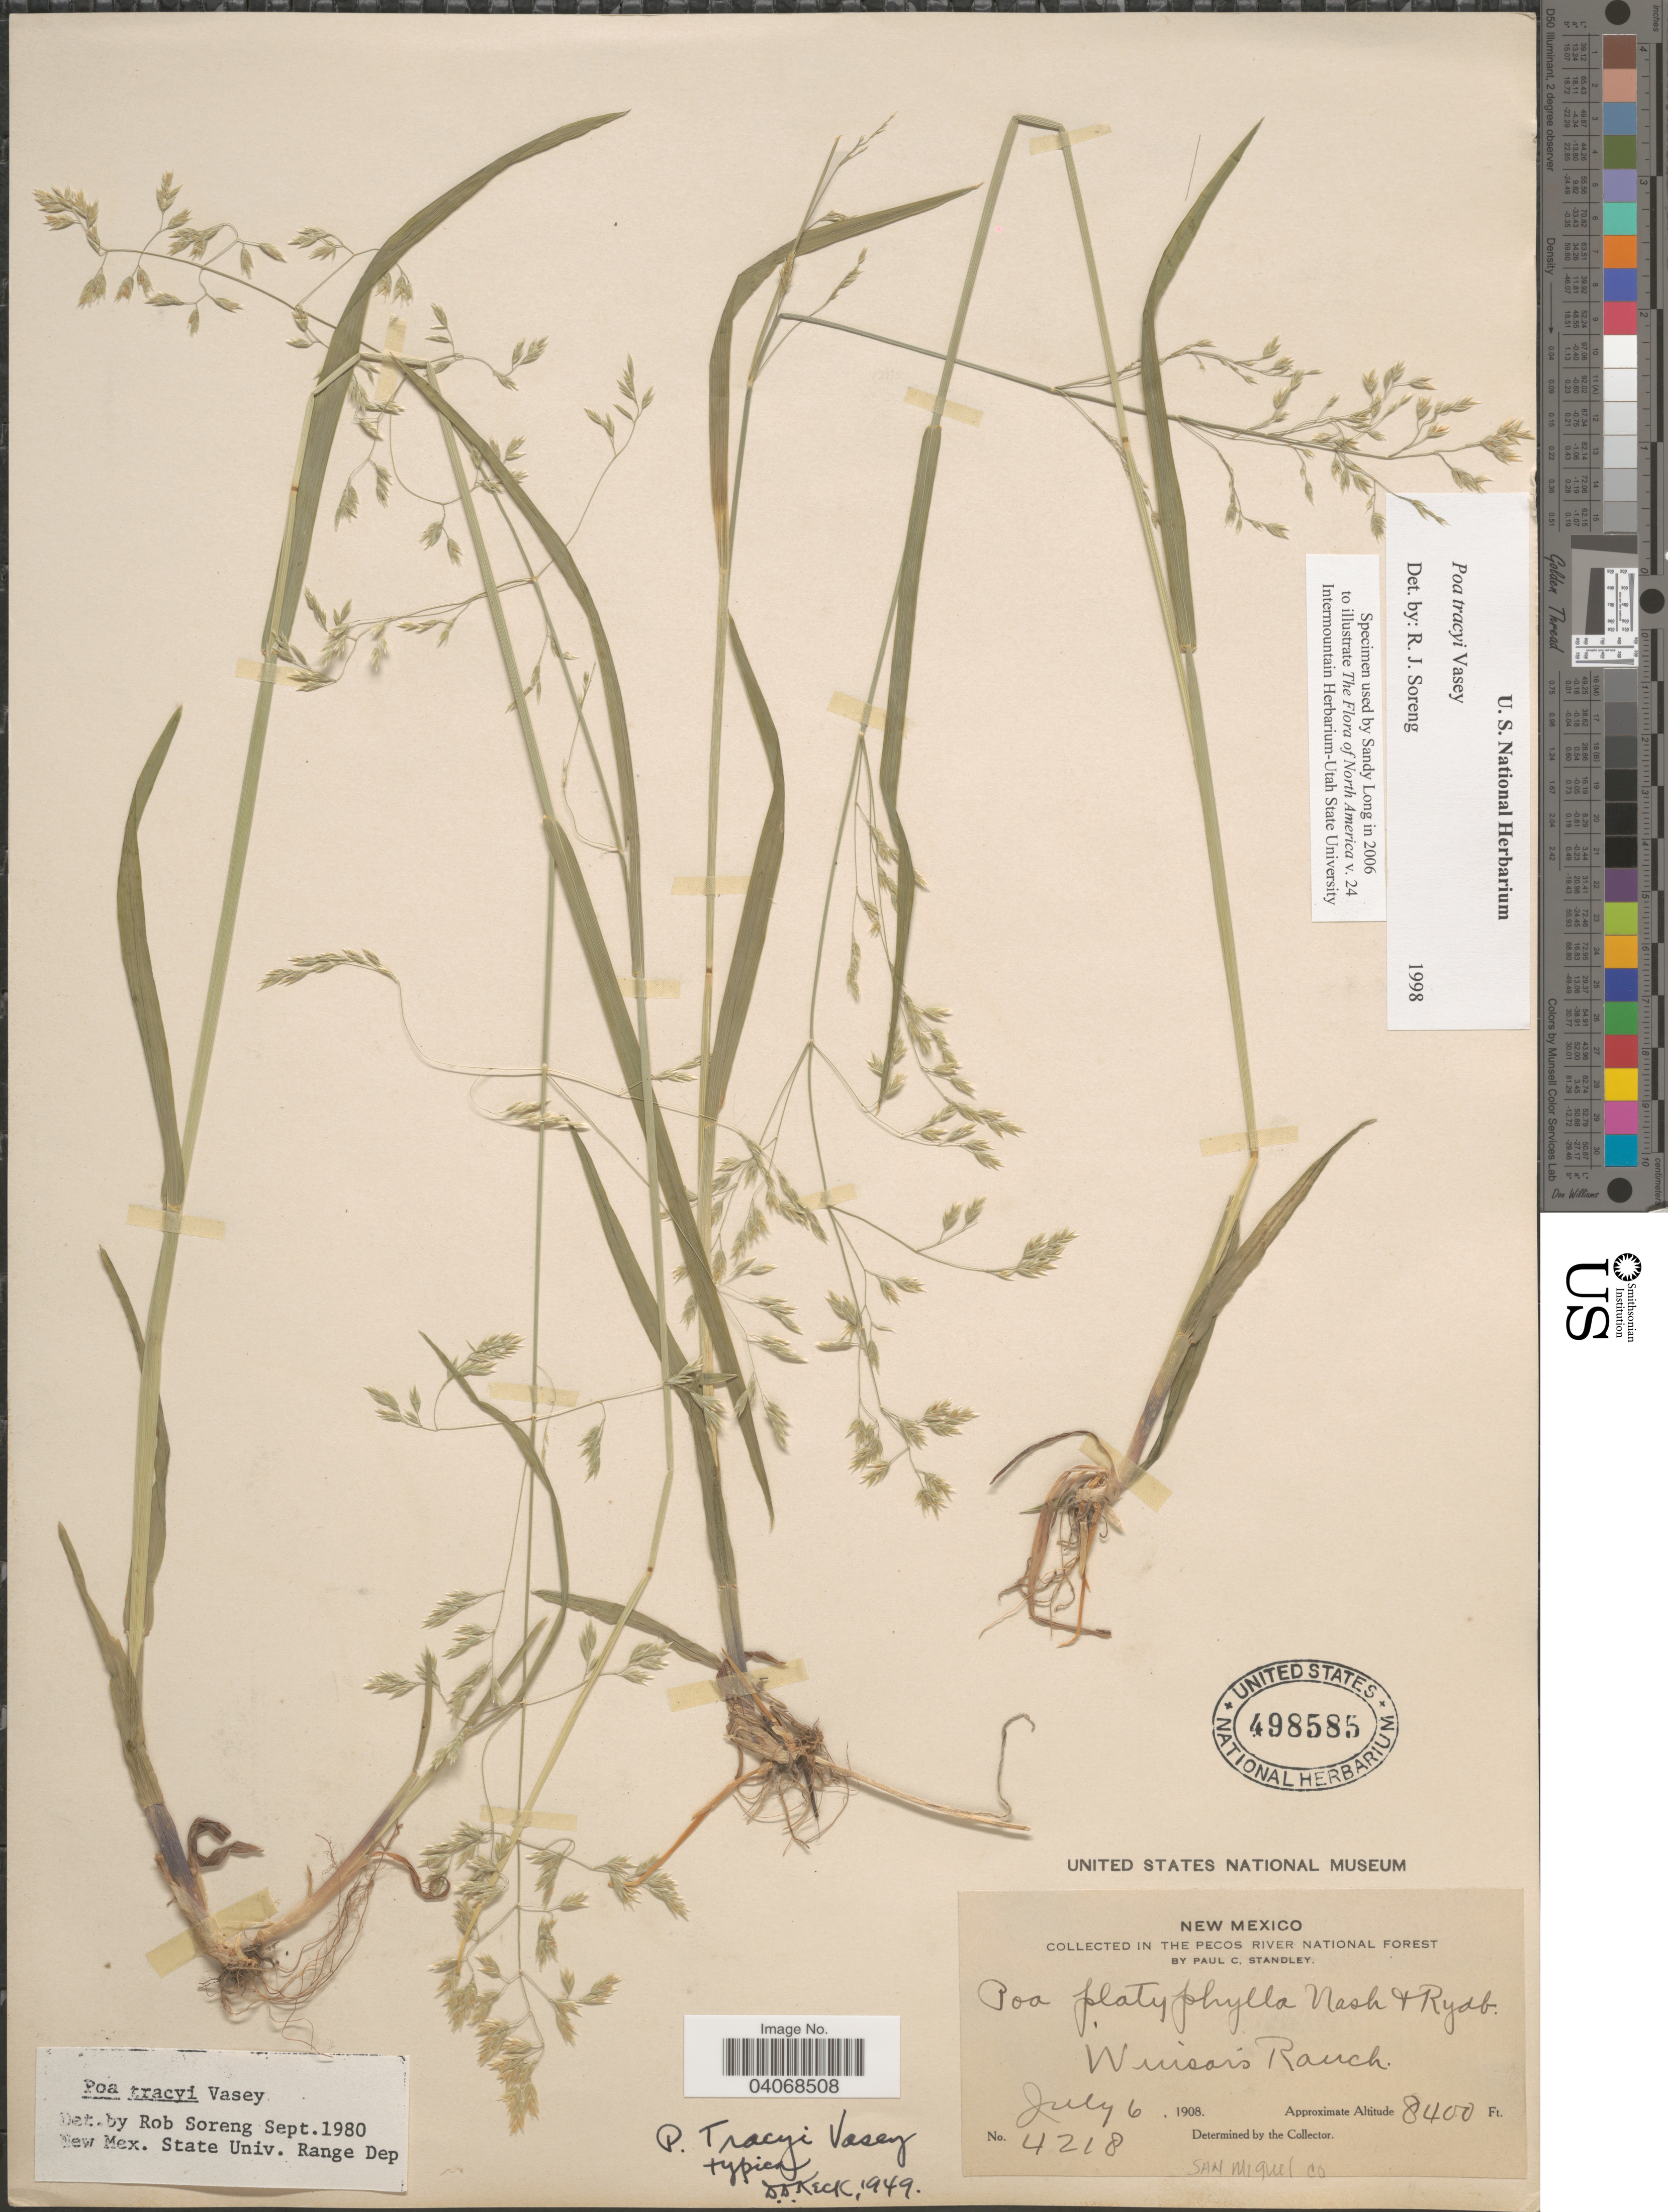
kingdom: Plantae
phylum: Tracheophyta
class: Liliopsida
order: Poales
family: Poaceae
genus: Poa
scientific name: Poa tracyi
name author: Vasey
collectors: P. C. Standley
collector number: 4218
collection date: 1908-07-06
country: United States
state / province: New Mexico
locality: In the Pecos River National Forest. Winisor's Ranch. San Miguel Co.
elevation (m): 2560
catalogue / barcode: US 498585